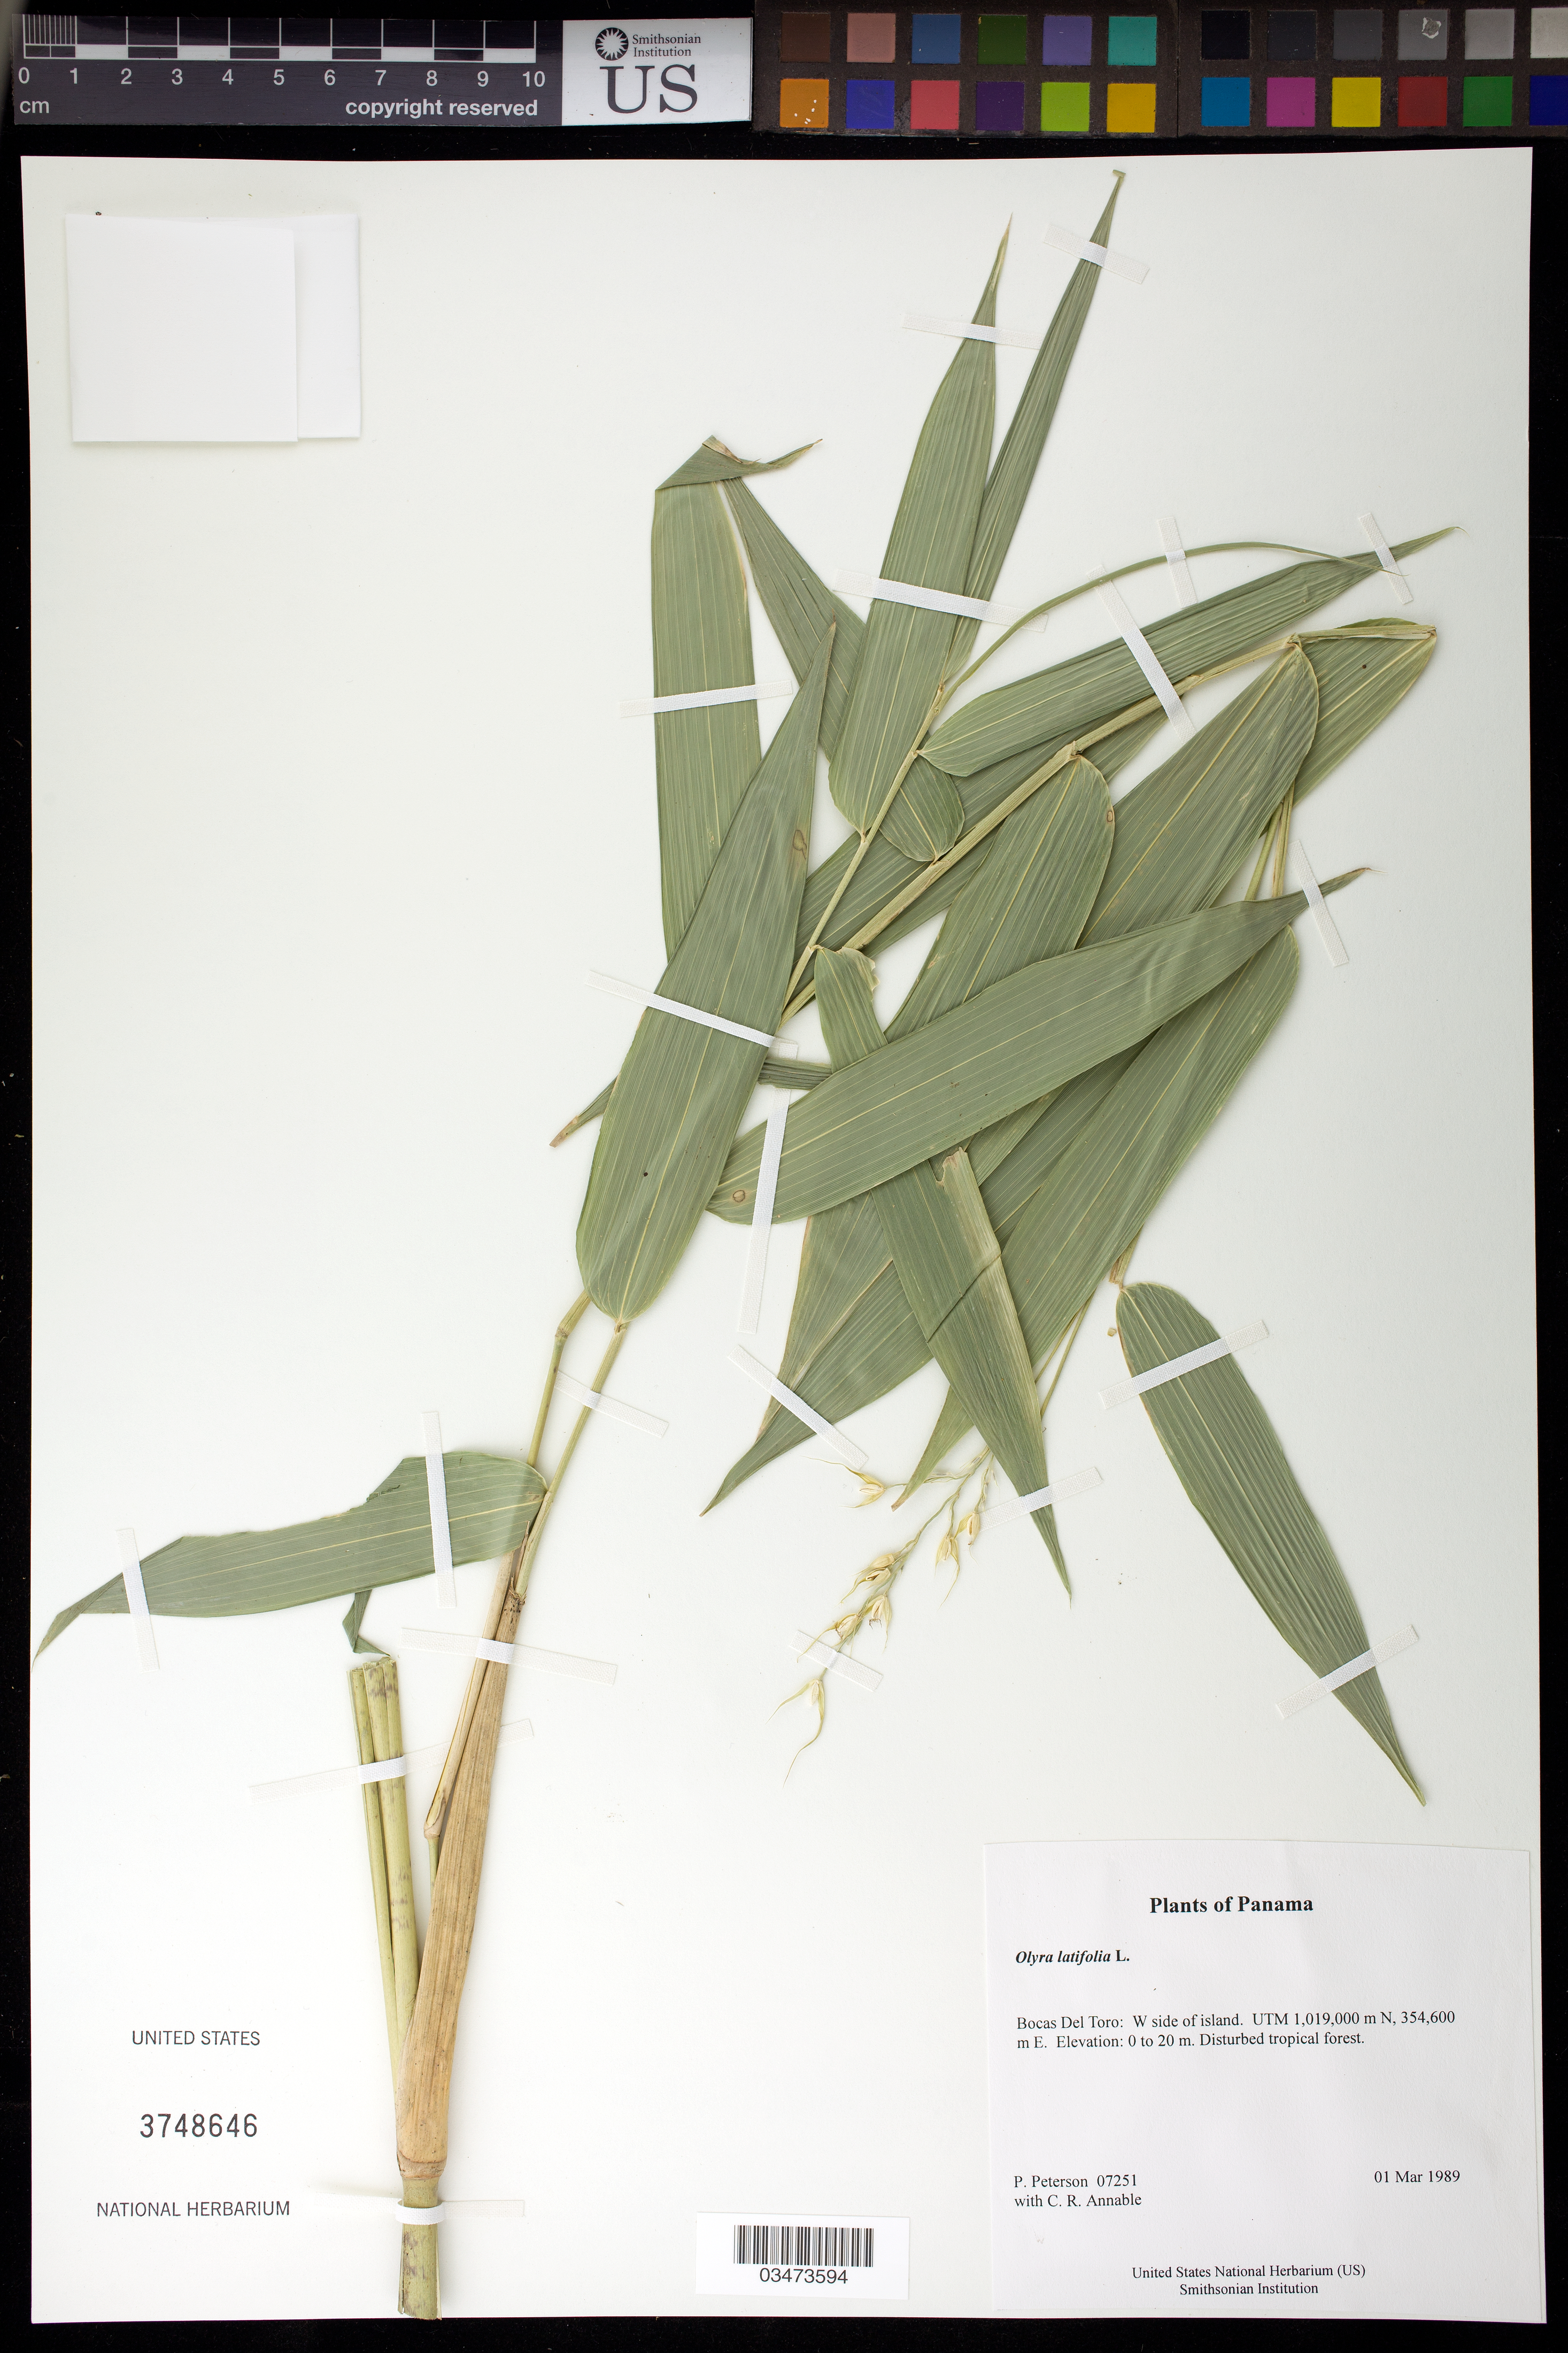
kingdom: Plantae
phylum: Tracheophyta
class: Liliopsida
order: Poales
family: Poaceae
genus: Olyra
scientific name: Olyra latifolia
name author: L.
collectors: P. M. Peterson & C. R. Annable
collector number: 07251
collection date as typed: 01 Mar 1989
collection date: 1989-03-01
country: Panama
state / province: Bocas del Toro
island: Cayo Roldan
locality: W side of island. UTM 1,019,000 m N, 354,600 m E.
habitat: Disturbed tropical forest.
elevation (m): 0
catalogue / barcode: US 3748646